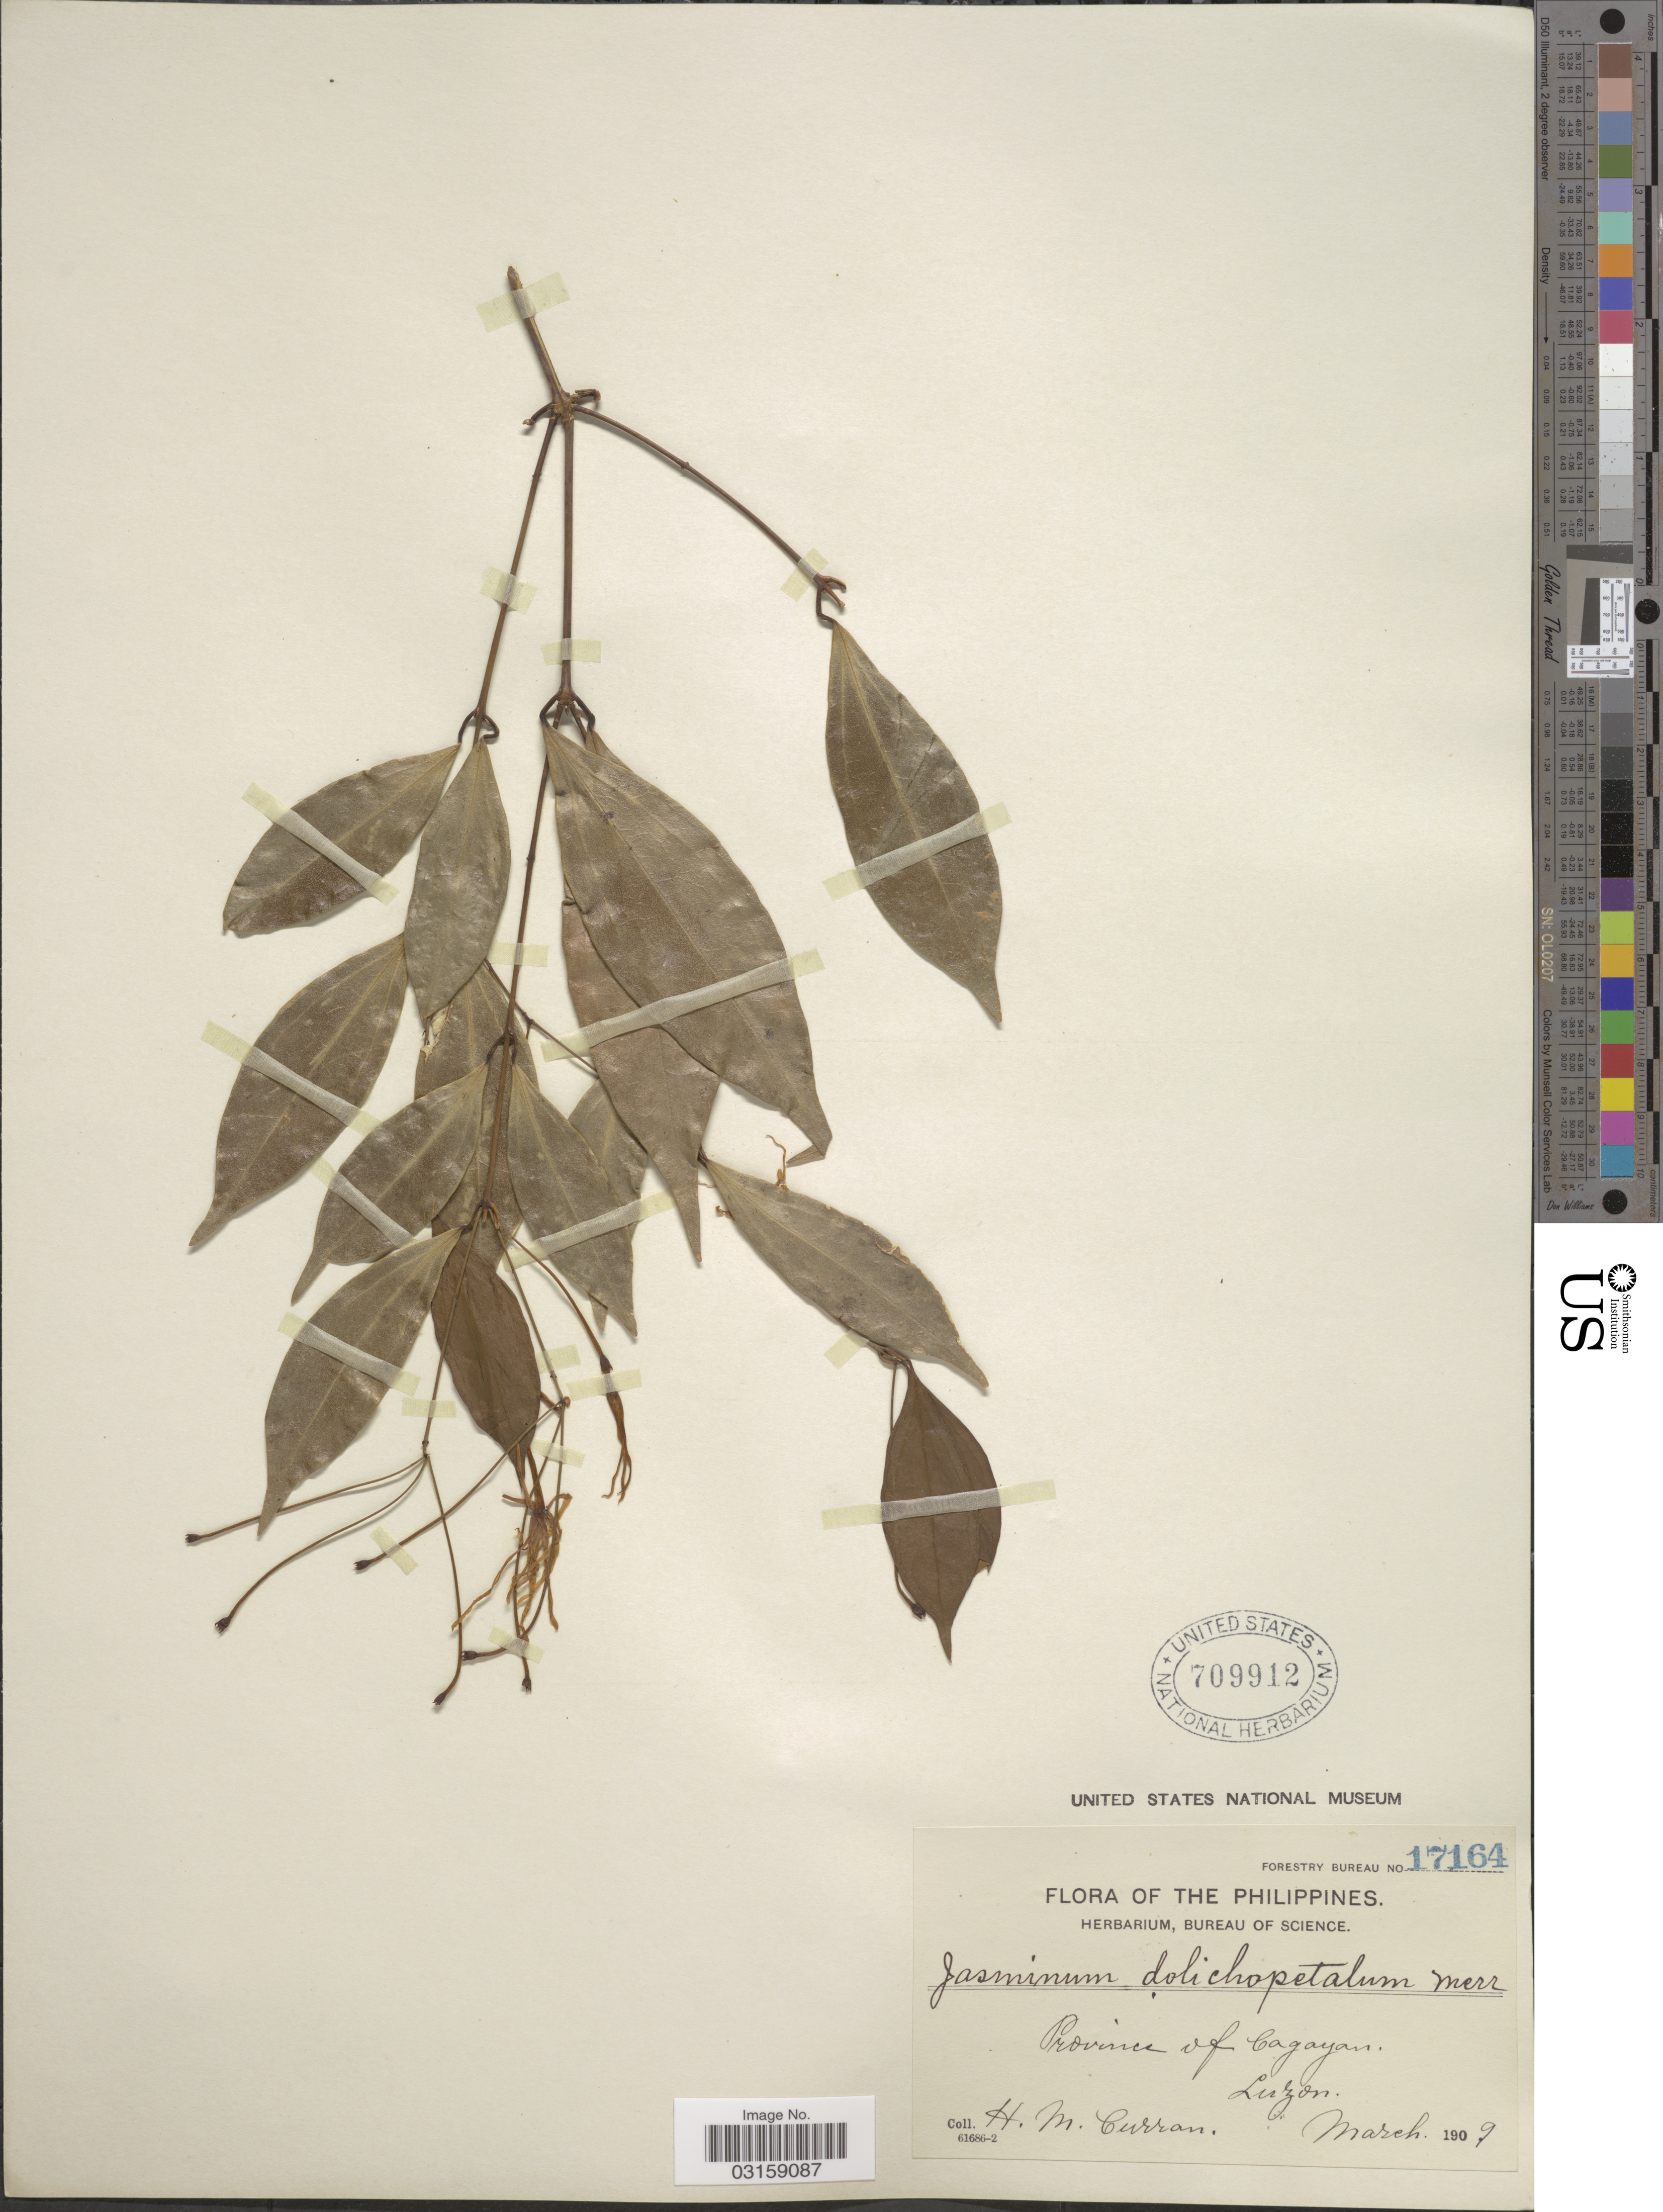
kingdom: Plantae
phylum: Tracheophyta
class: Magnoliopsida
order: Lamiales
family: Oleaceae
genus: Jasminum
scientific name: Jasminum dolichopetalum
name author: Merr. & Rolfe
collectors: H. M. Curran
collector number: Forestry Bureau 17164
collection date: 1909-03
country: Philippines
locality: Province of Cagayan. Luzon.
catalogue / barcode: US 709912